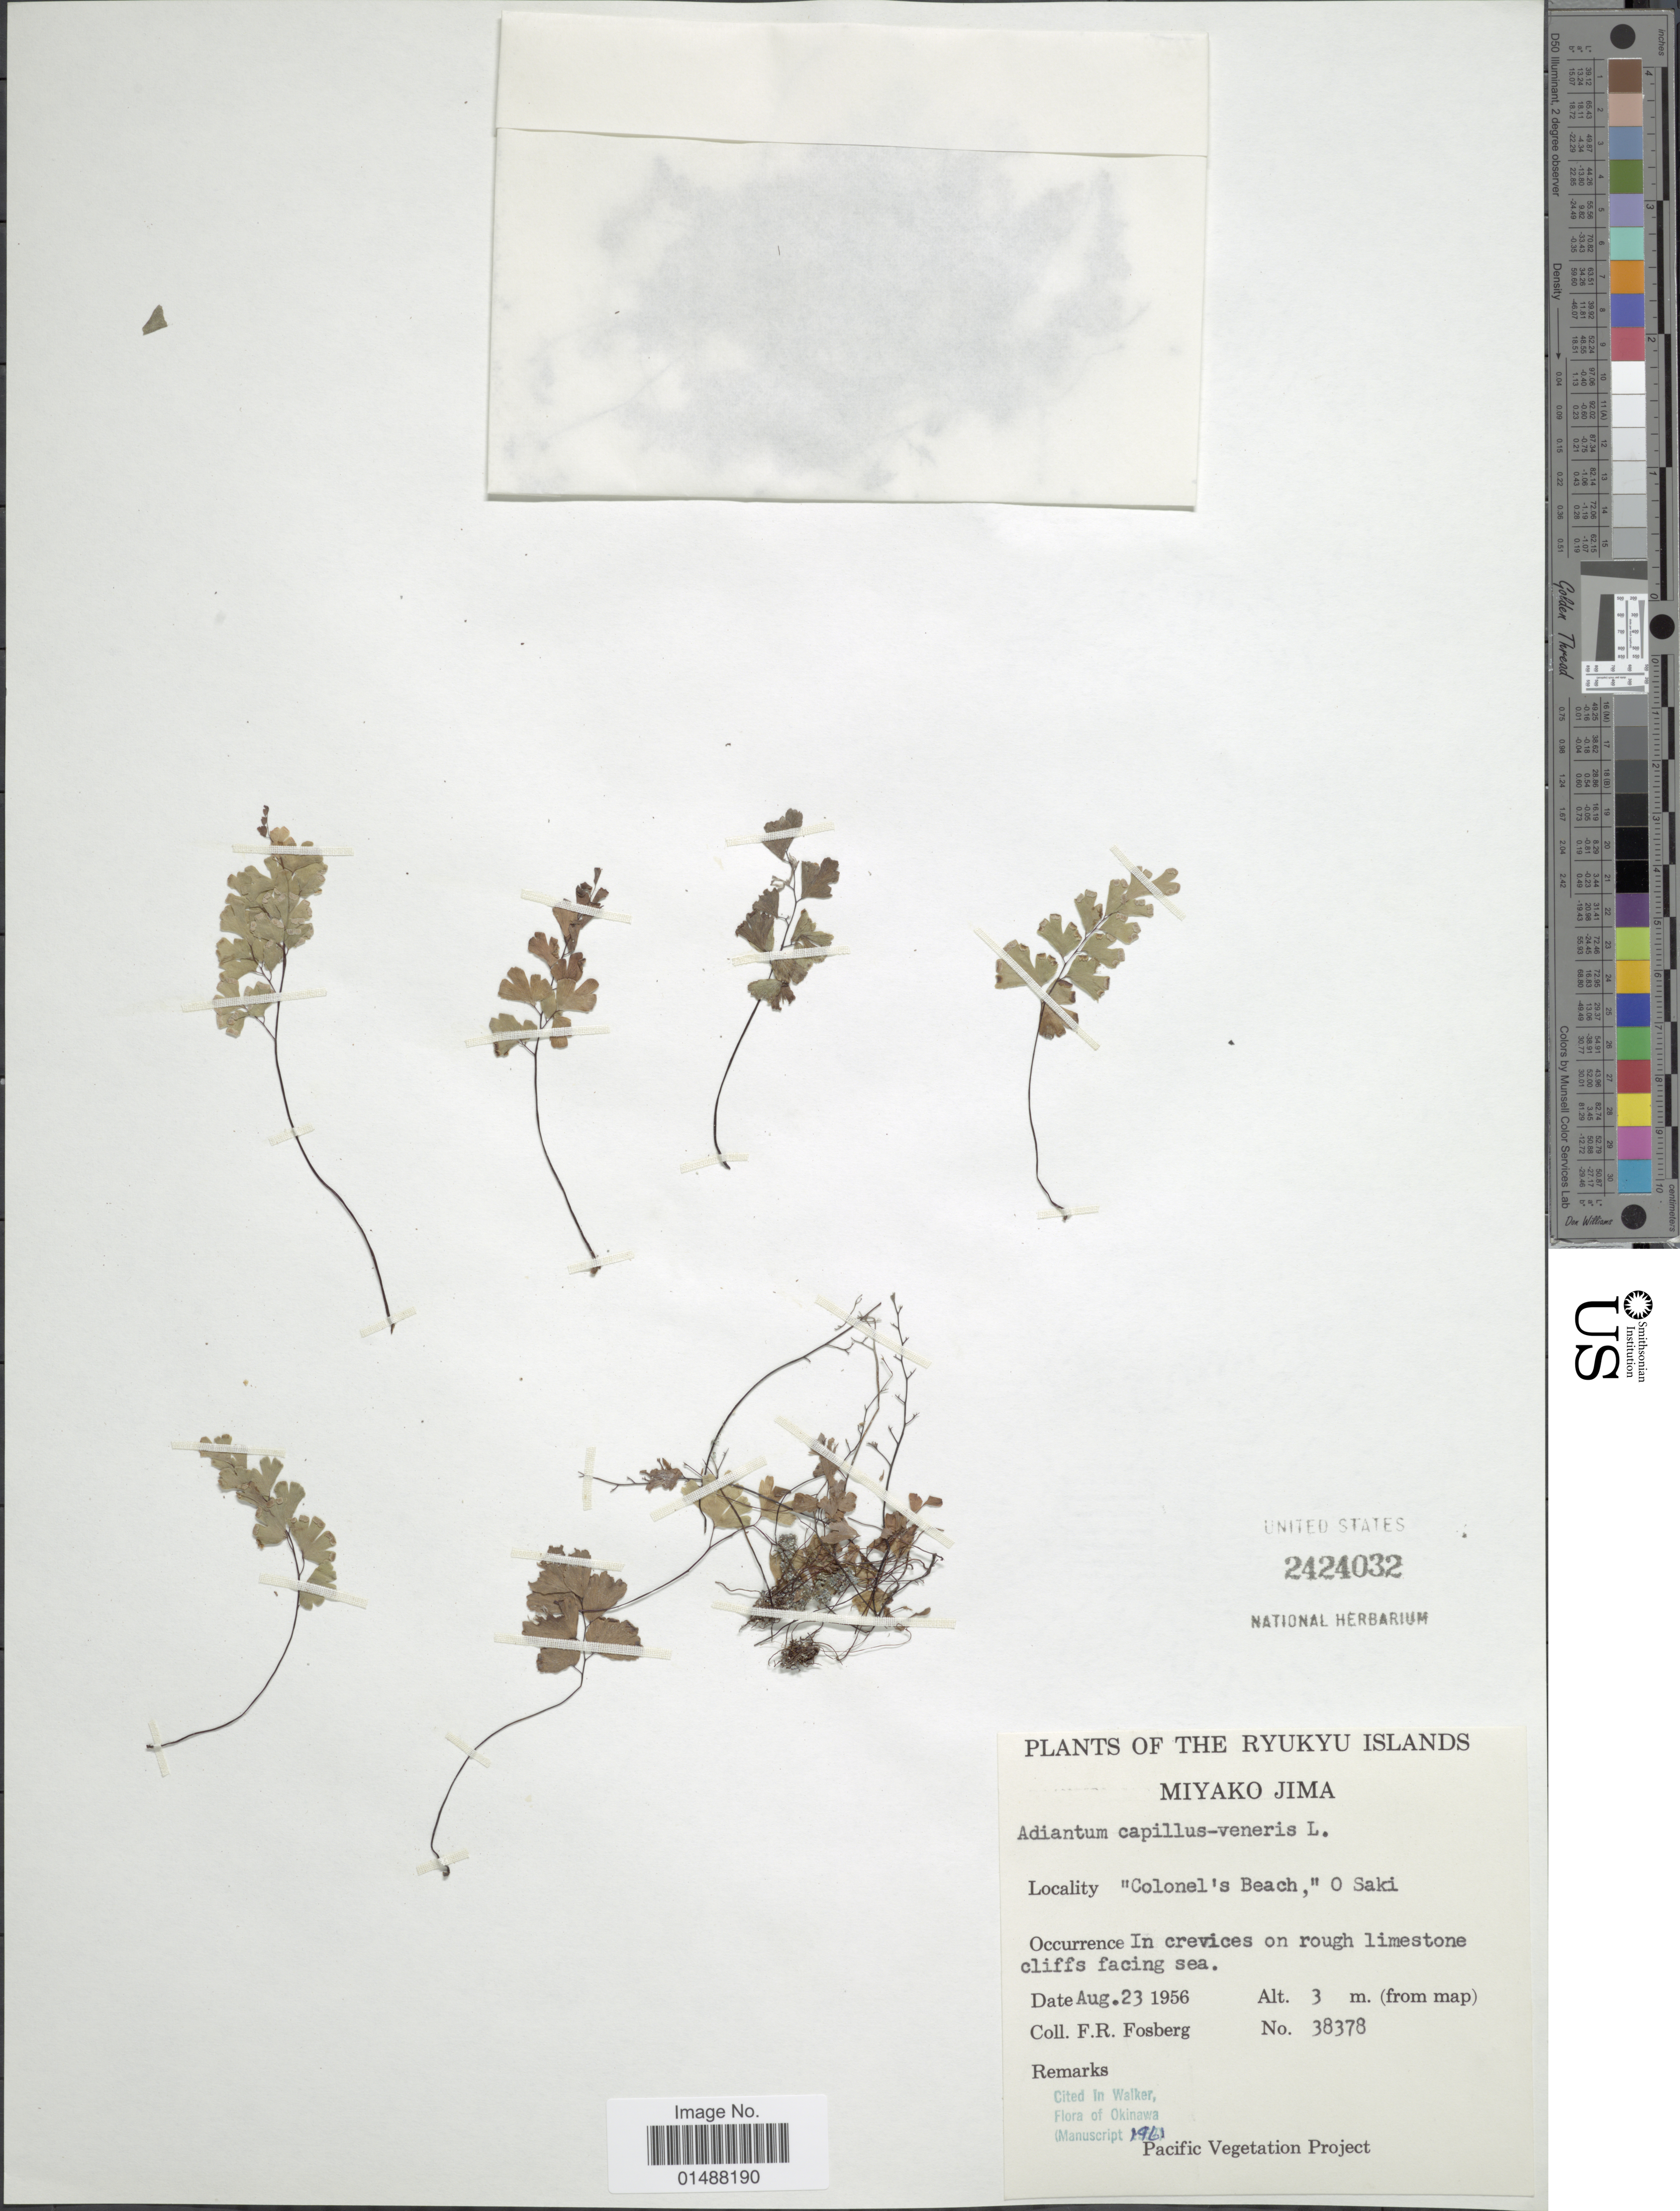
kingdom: Plantae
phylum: Tracheophyta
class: Polypodiopsida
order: Polypodiales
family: Pteridaceae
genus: Adiantum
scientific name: Adiantum capillus-veneris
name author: L.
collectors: F. R. Fosberg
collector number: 38378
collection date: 1956-08-23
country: Japan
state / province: Okinawa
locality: Ryukyu Islands, Miyako Jima "Colonel's Beach,"O Saki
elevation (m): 3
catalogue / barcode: US 2424032